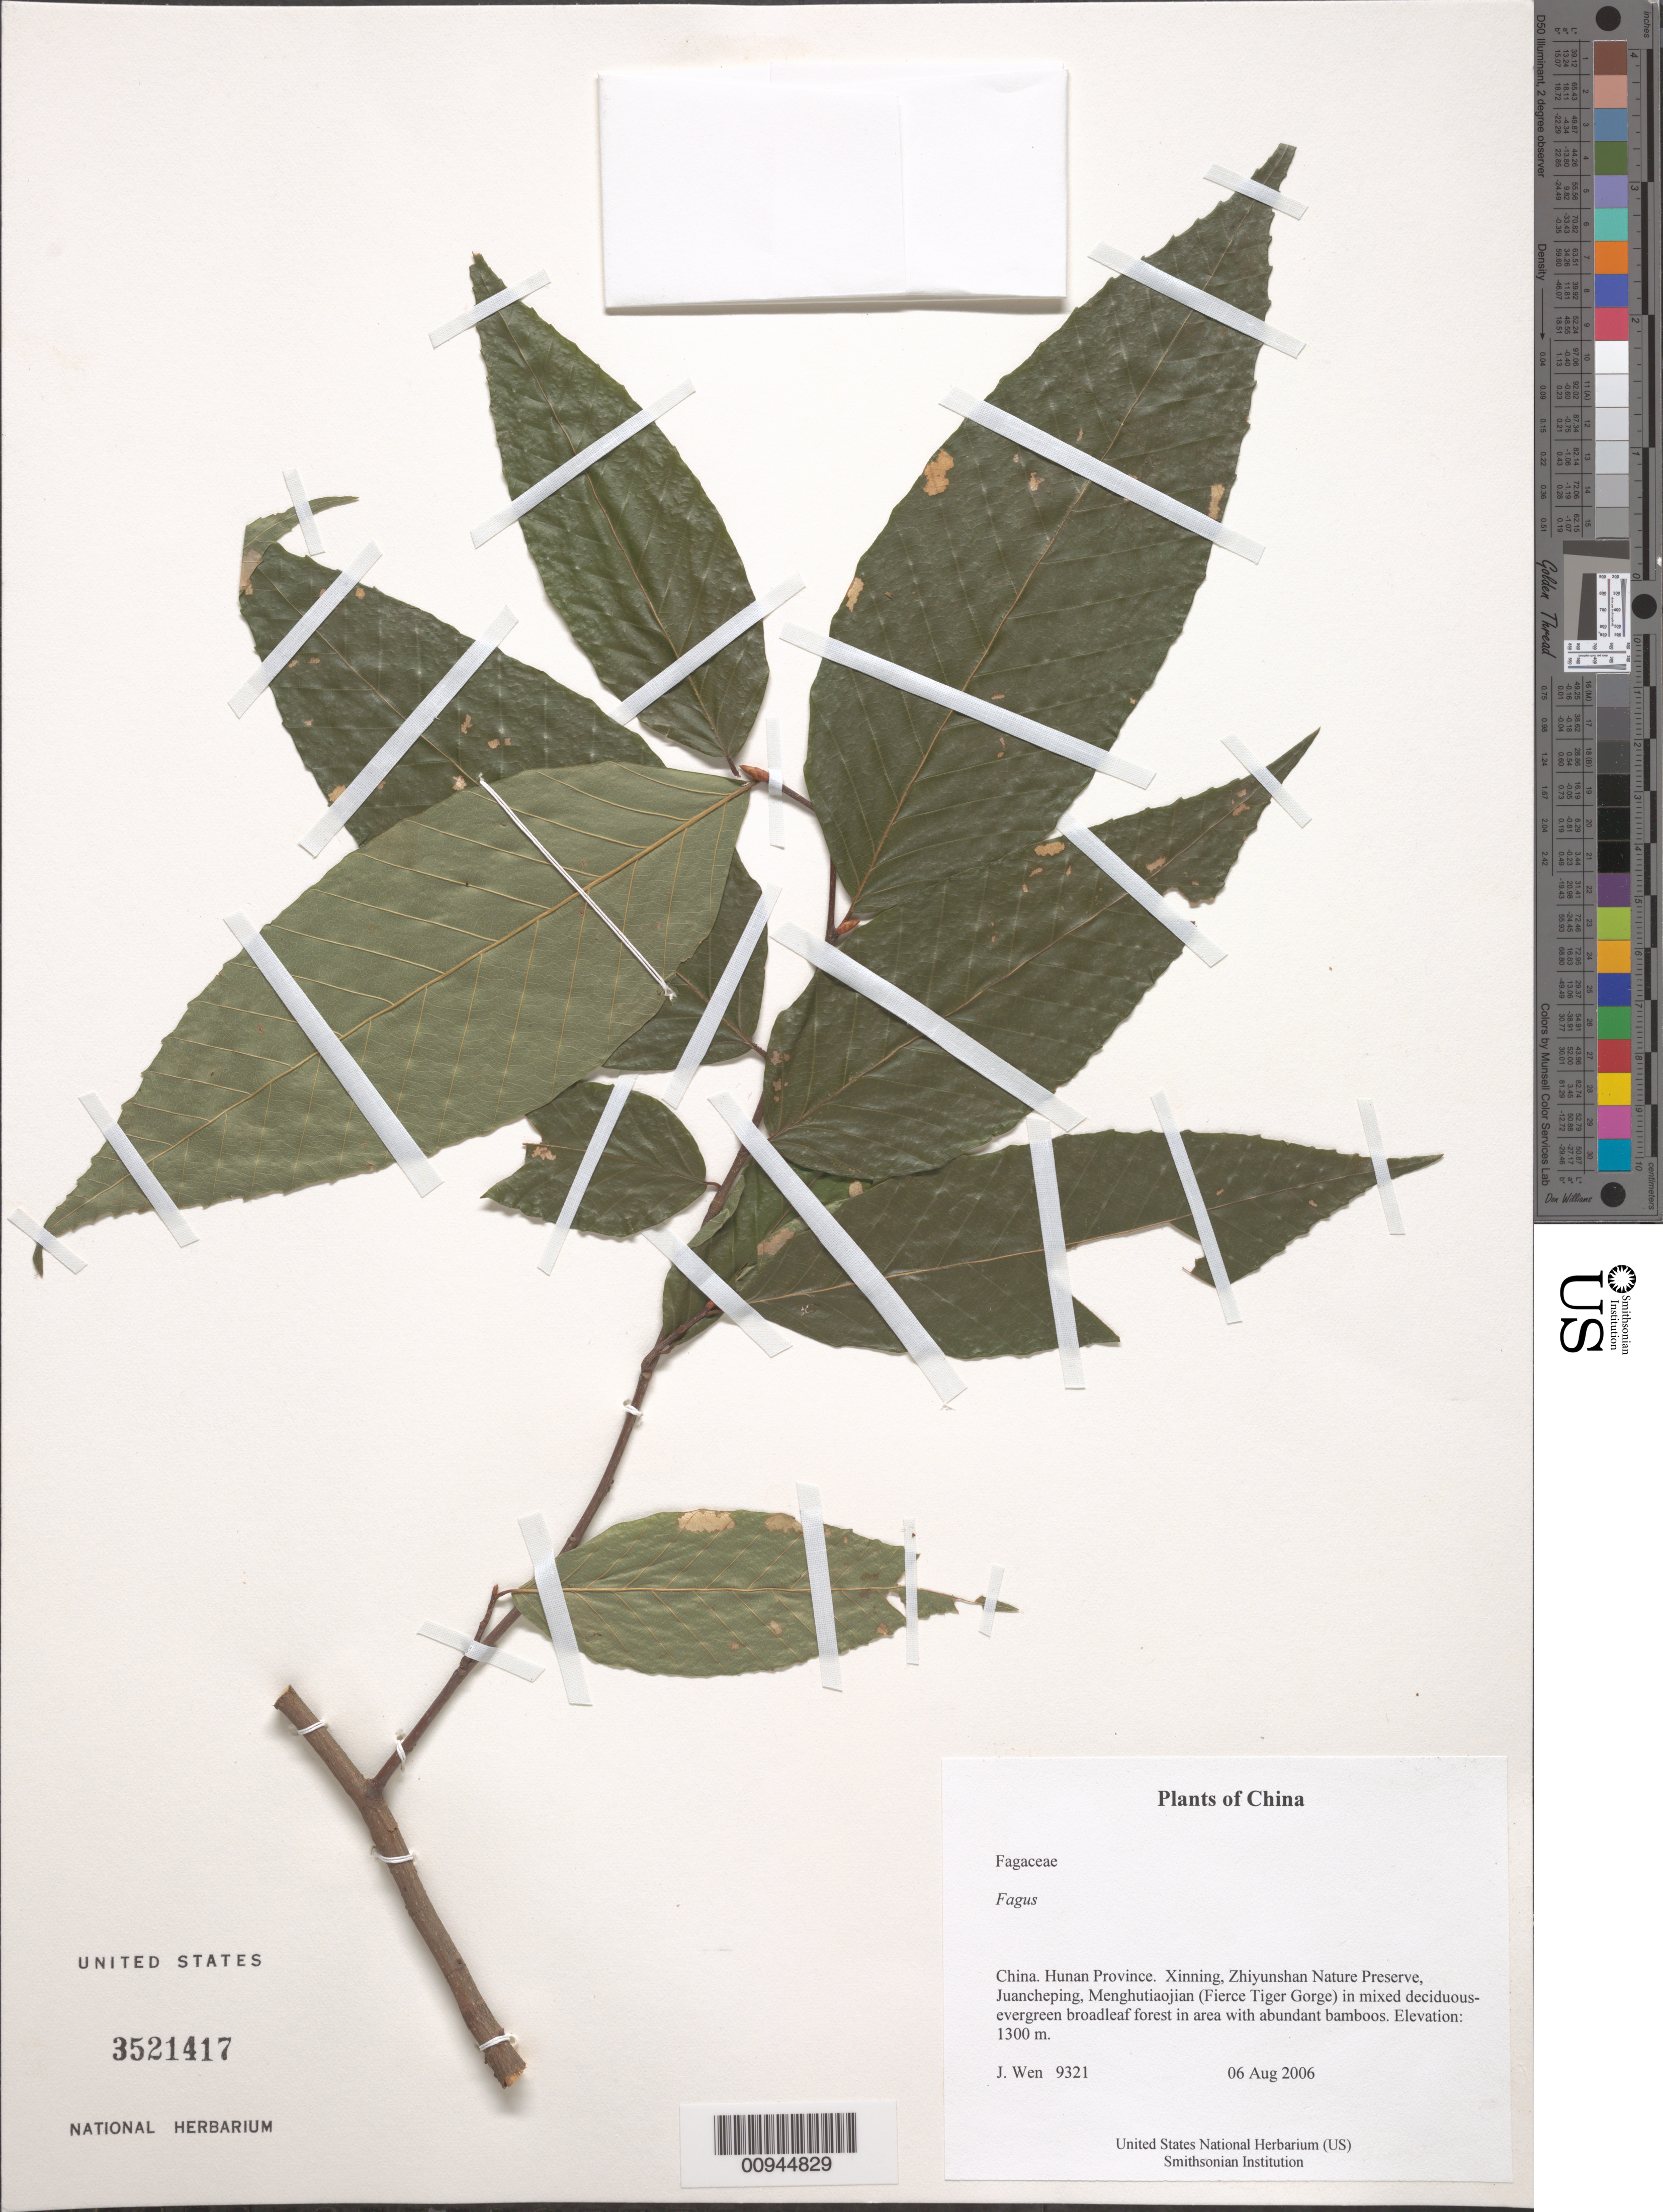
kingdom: Plantae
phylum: Tracheophyta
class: Magnoliopsida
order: Fagales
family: Fagaceae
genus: Fagus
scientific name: Fagus sp.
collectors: J. Wen & S. Wu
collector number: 9321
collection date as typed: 06 Aug 2006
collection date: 2006-08-06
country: China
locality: Hunan Province. Xinning, Zhiyunshan Nature Preserve, Juancheping, Menghutiaojian (Fierce Tiger Gorge) in mixed deciduous-evergreen broadleaf forest in area with abundant bamboos.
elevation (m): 1300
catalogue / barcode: US 3521417